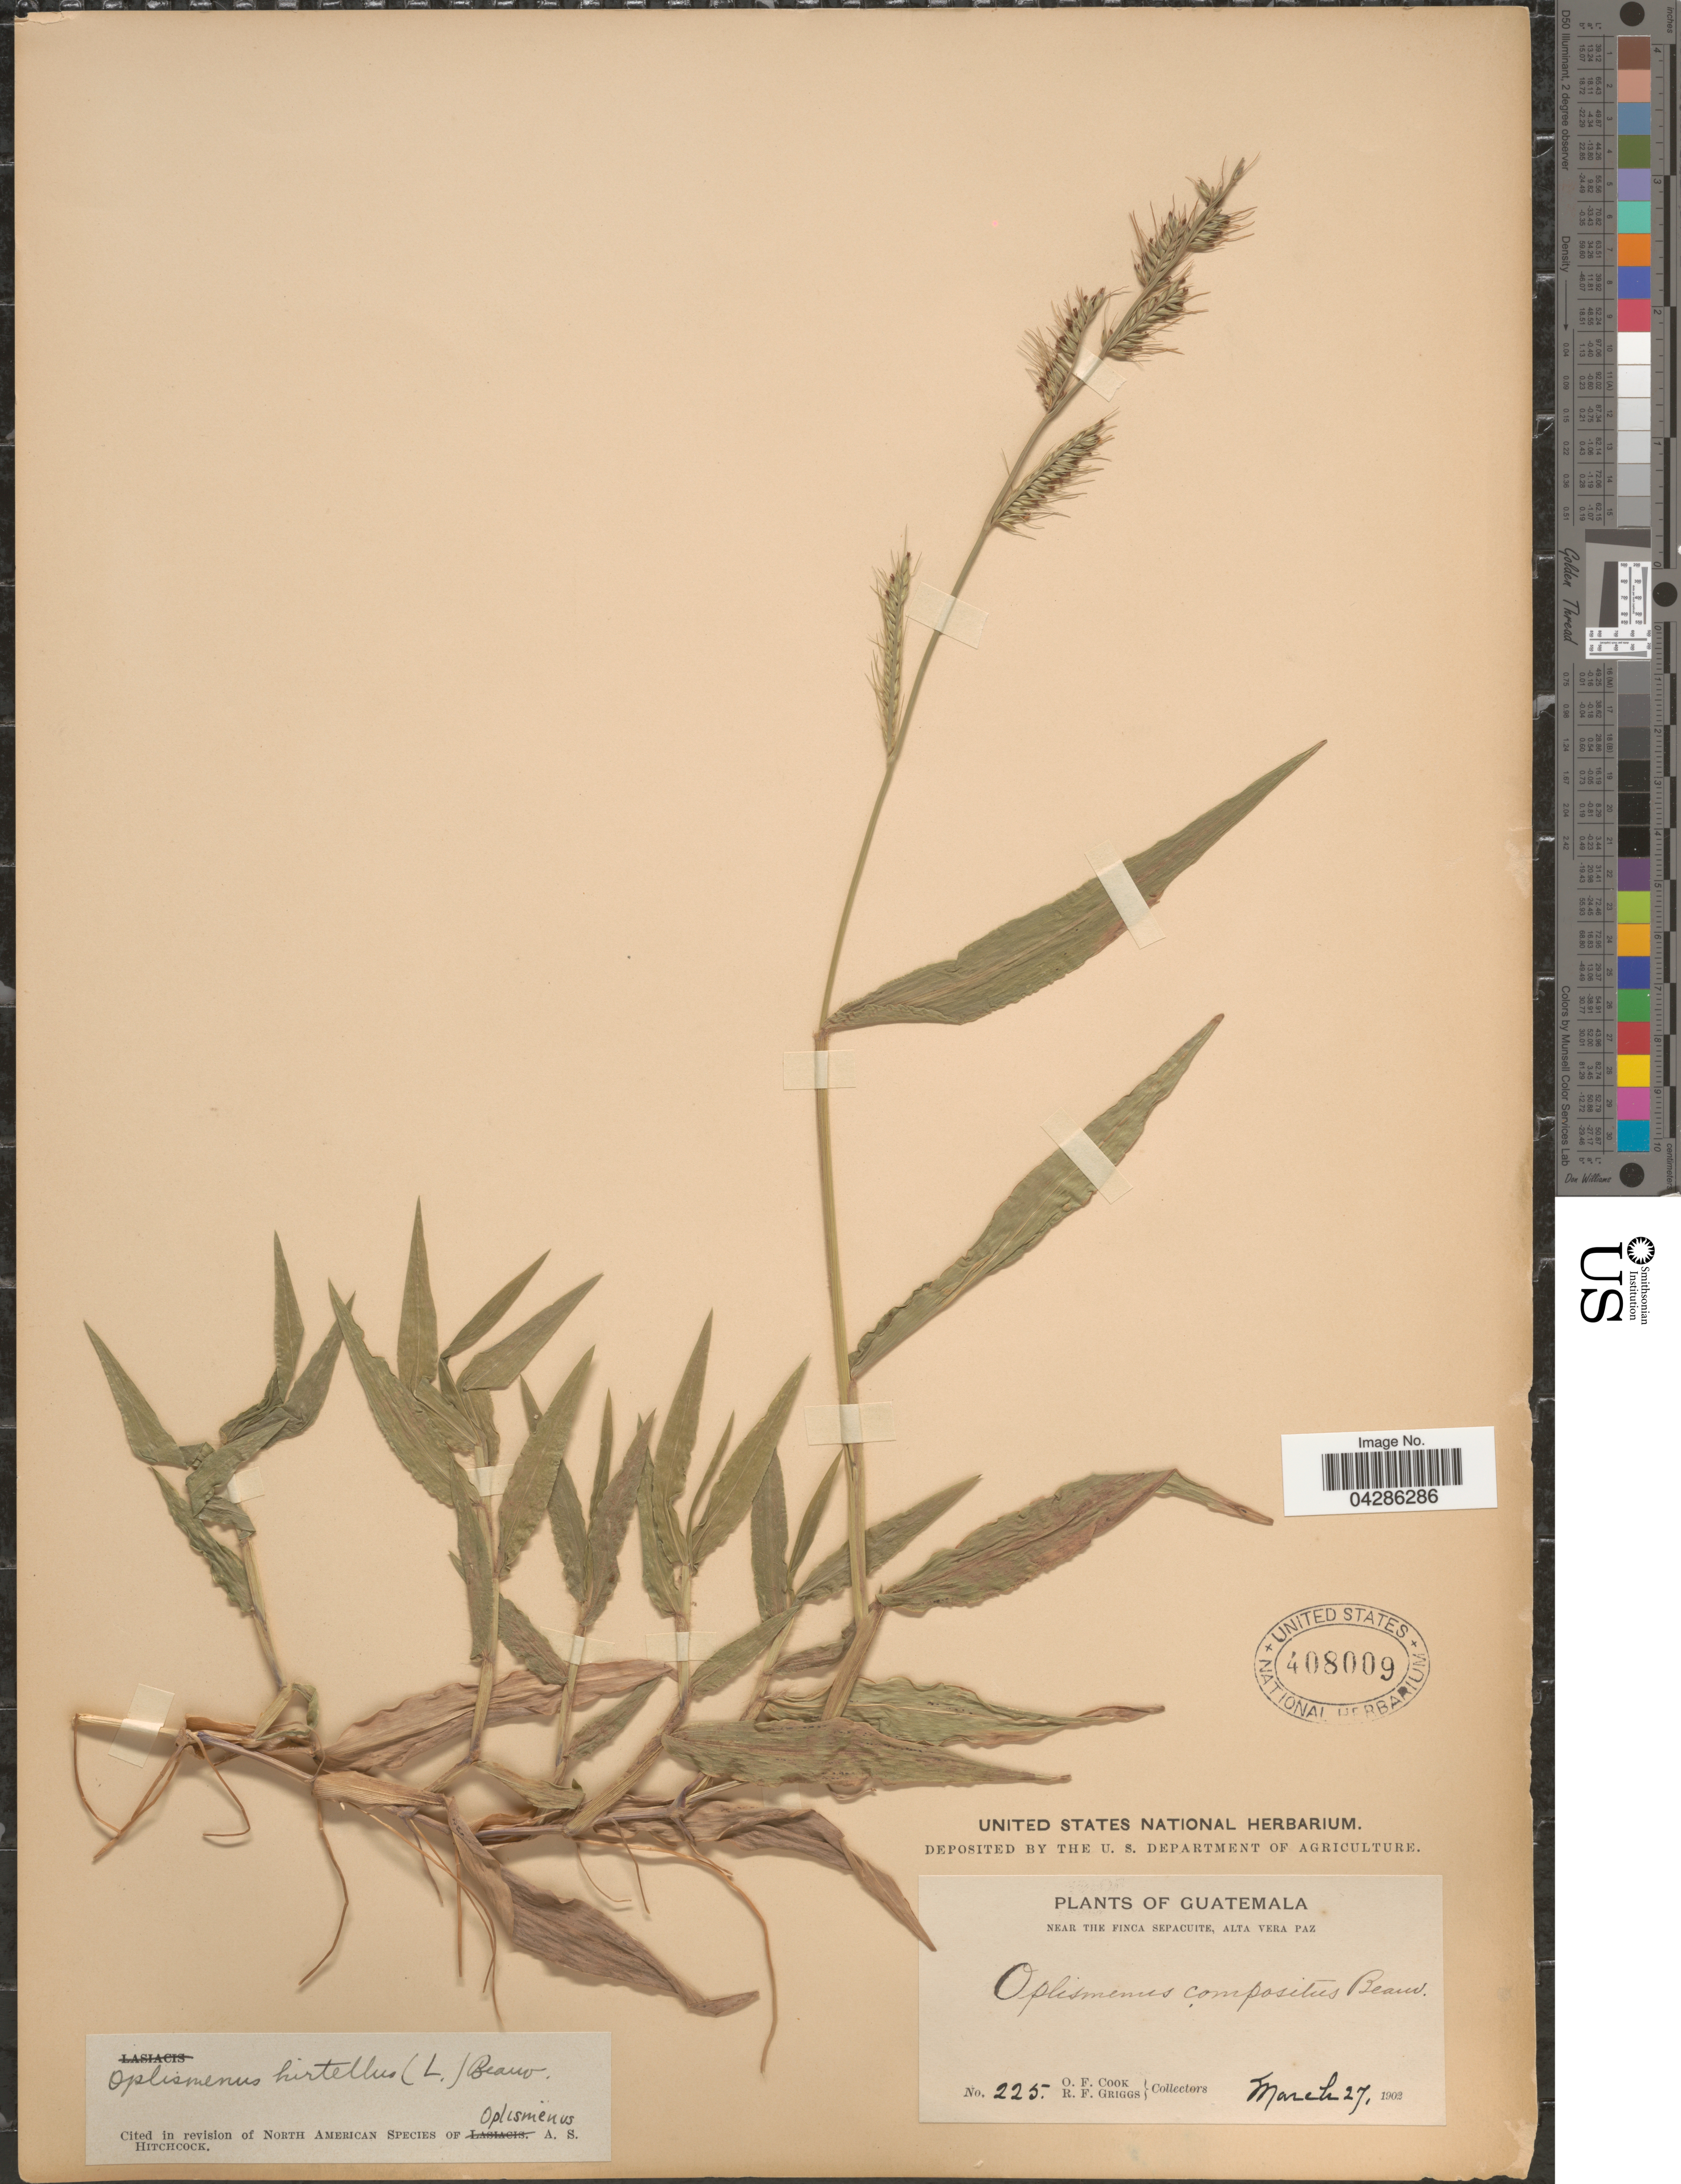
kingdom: Plantae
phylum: Tracheophyta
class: Liliopsida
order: Poales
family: Poaceae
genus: Oplismenus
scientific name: Oplismenus compositus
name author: (L.) P. Beauv.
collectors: O. F. Cook & R. F. Griggs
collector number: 225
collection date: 1902-03-27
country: Guatemala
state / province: Alta Verapaz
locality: Near The Finca Sepacuite, Alta Vera Paz.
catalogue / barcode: US 408009